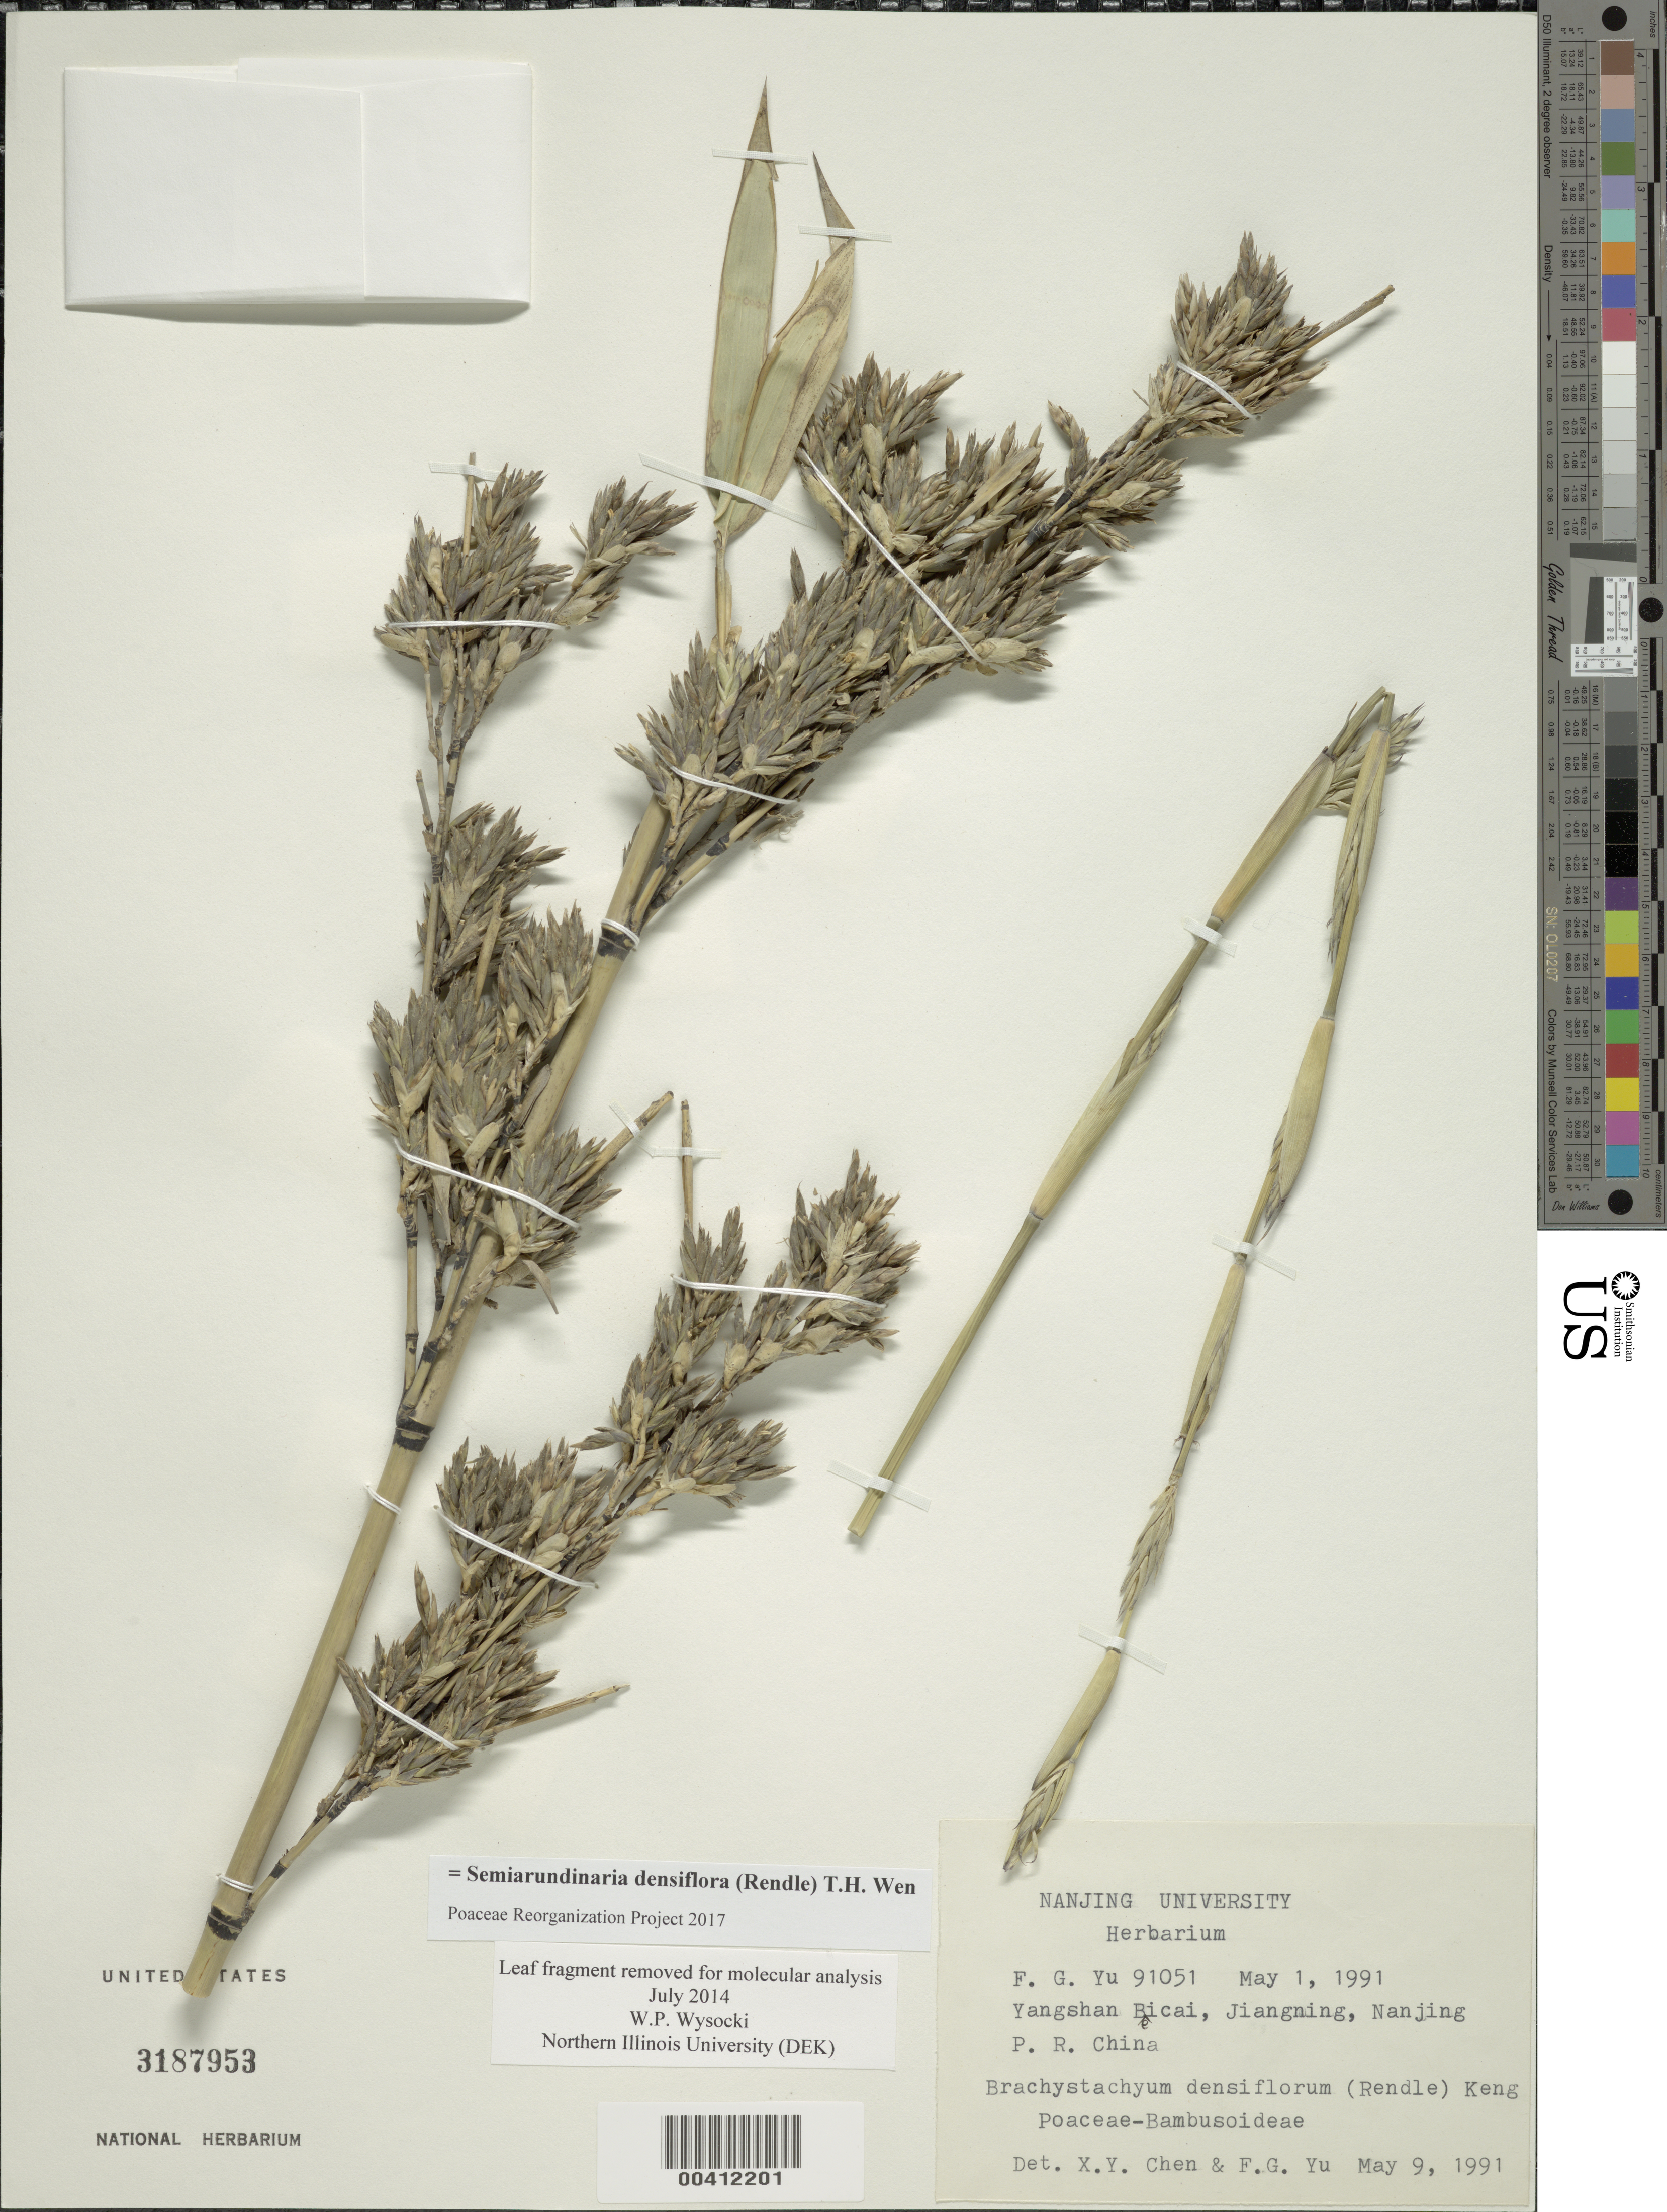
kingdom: Plantae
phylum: Tracheophyta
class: Liliopsida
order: Poales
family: Poaceae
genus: Semiarundinaria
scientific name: Semiarundinaria densiflora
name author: (Rendle) T.H. Wen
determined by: Poaceae Reorganization Project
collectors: F. Yu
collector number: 91051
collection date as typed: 01 May 1991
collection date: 1991-05-01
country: China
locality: Yangshan beicai, jiangning, nanjing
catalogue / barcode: US 3187953